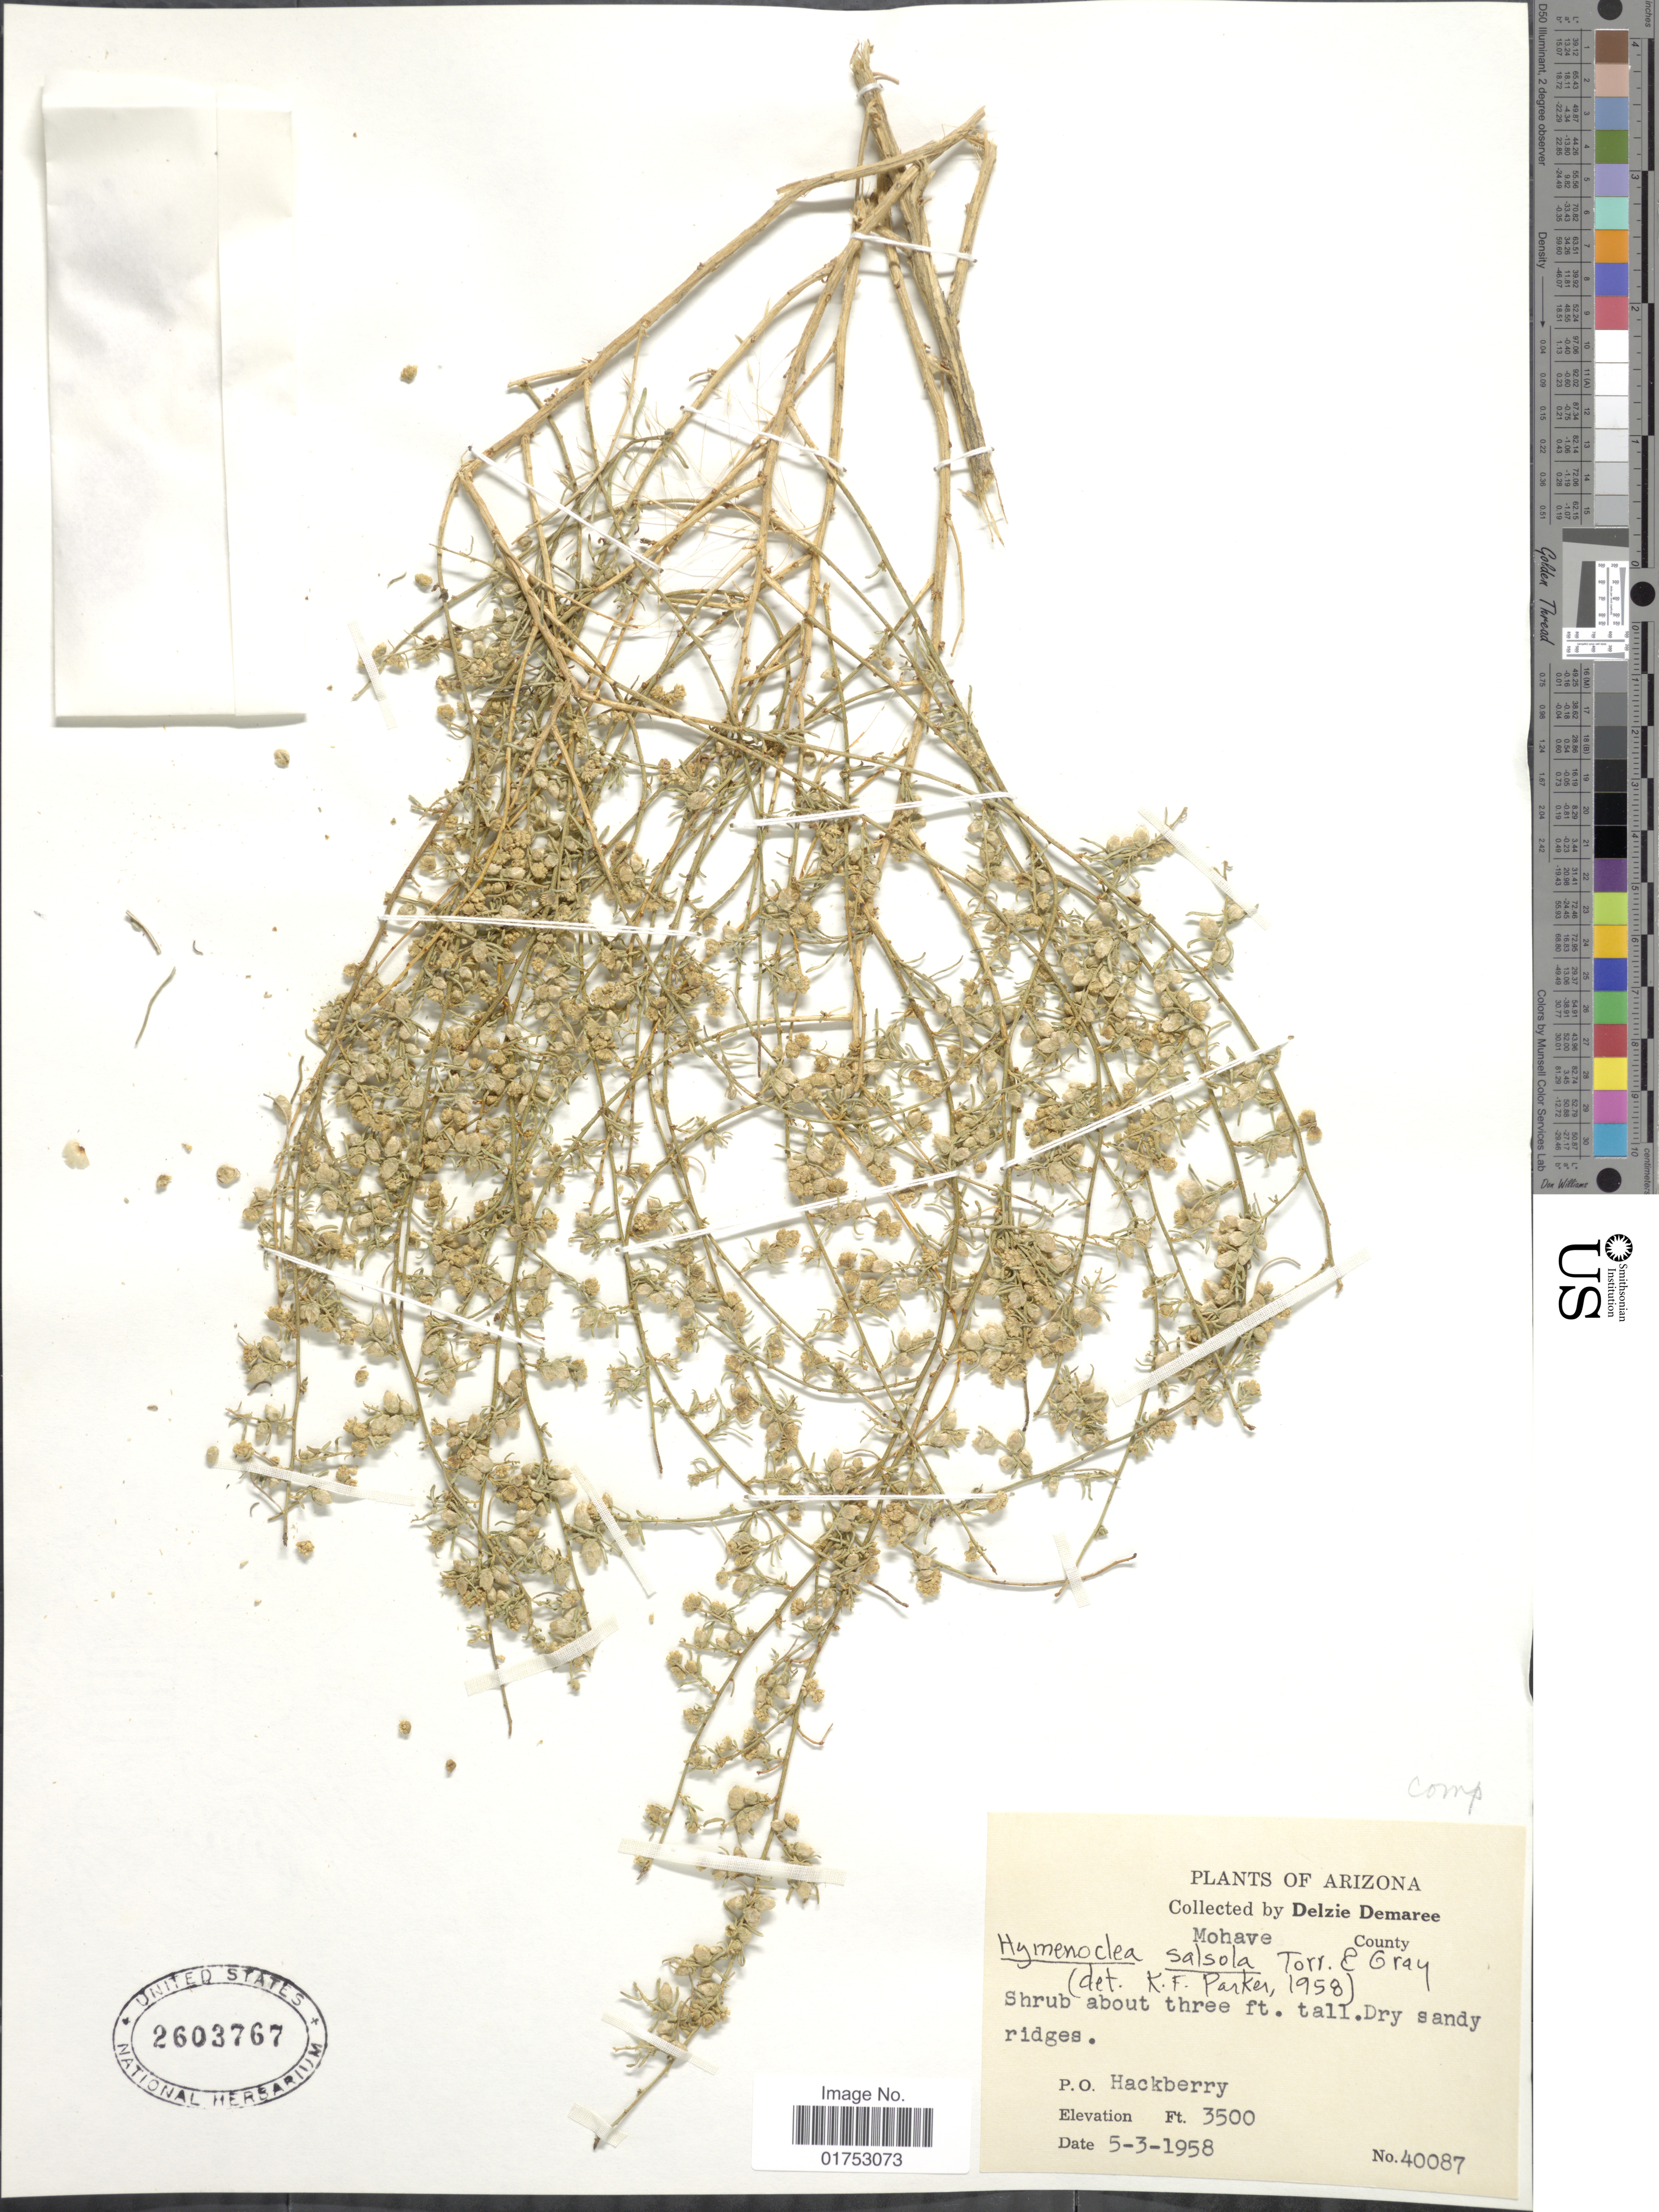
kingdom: Plantae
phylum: Tracheophyta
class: Magnoliopsida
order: Asterales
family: Asteraceae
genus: Hymenoclea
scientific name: Hymenoclea salsola var. fasciculata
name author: (A. Nelson) K.M. Peterson & W.W.Payne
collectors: D. Demaree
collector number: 40087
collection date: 1958-05-03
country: United States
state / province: Arizona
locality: Mohave County, P. O. Hackberry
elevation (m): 1067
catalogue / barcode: US 2603767